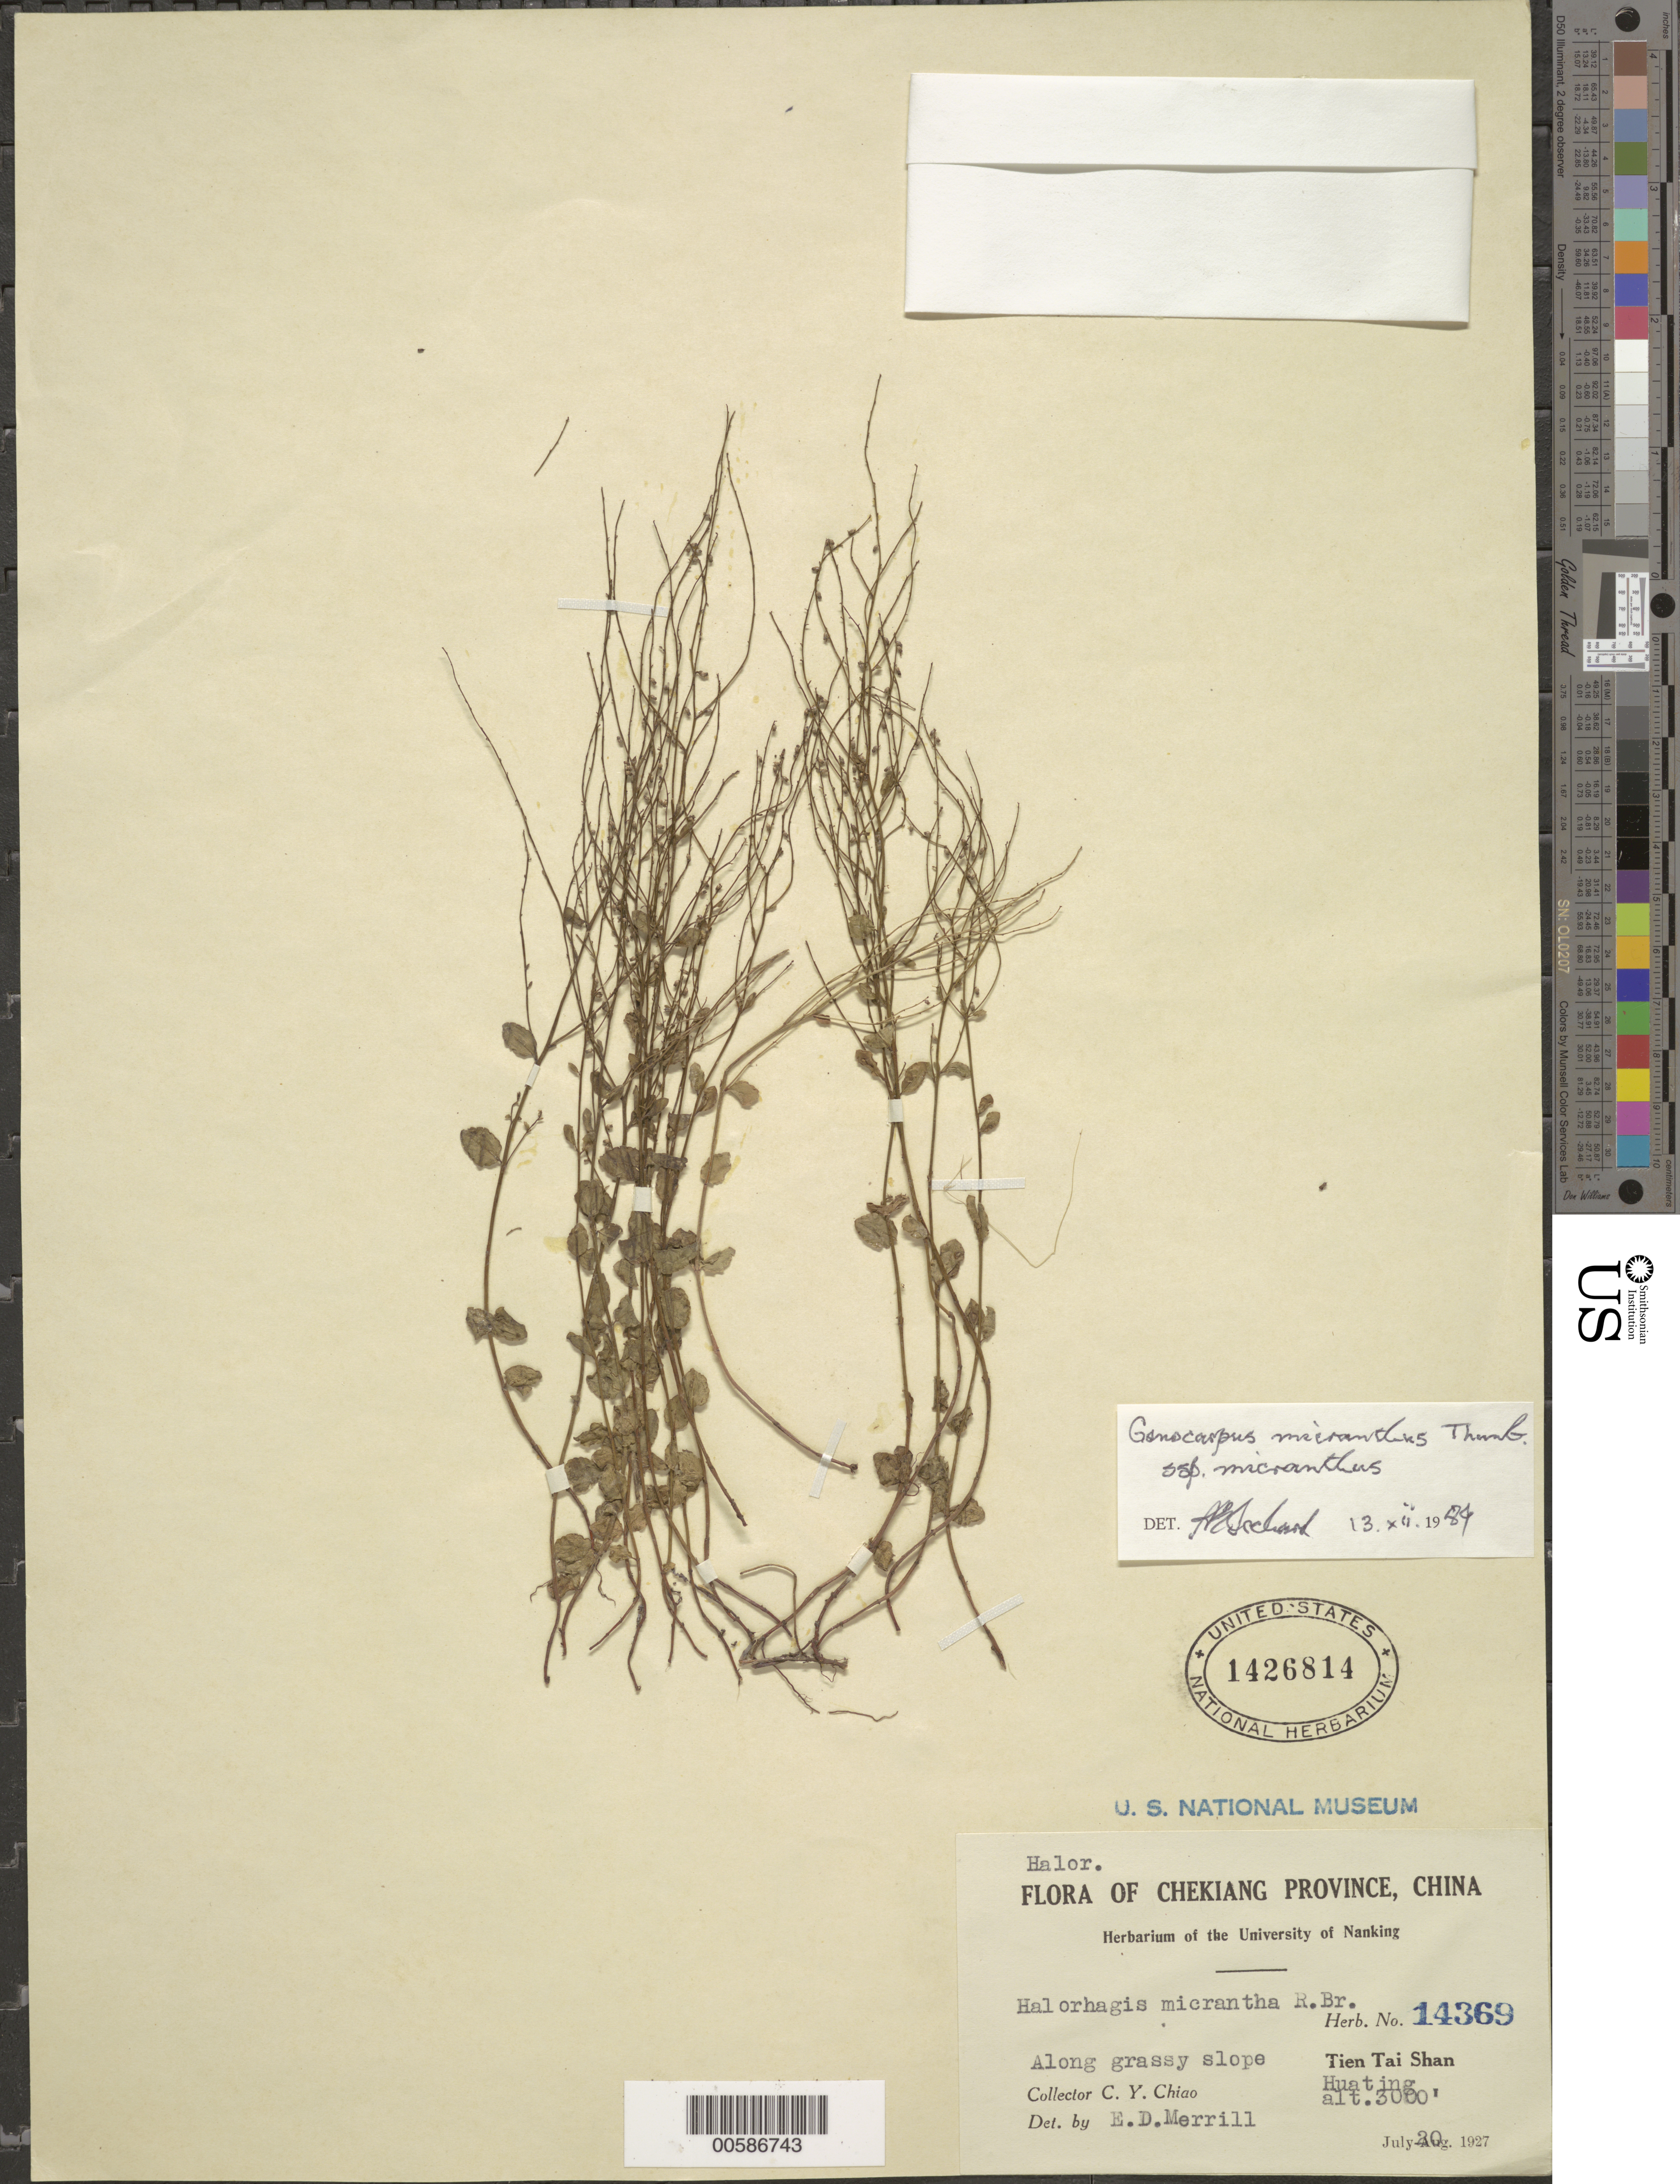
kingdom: Plantae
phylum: Tracheophyta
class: Magnoliopsida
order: Saxifragales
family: Haloragaceae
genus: Gonocarpus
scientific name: Gonocarpus micranthus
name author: Thunb.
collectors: C. Y. Chiao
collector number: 14369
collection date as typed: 20 Jul 1927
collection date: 1927-07-20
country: China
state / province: Zhejiang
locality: Tai Suan Dist., Huating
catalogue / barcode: US 1426814